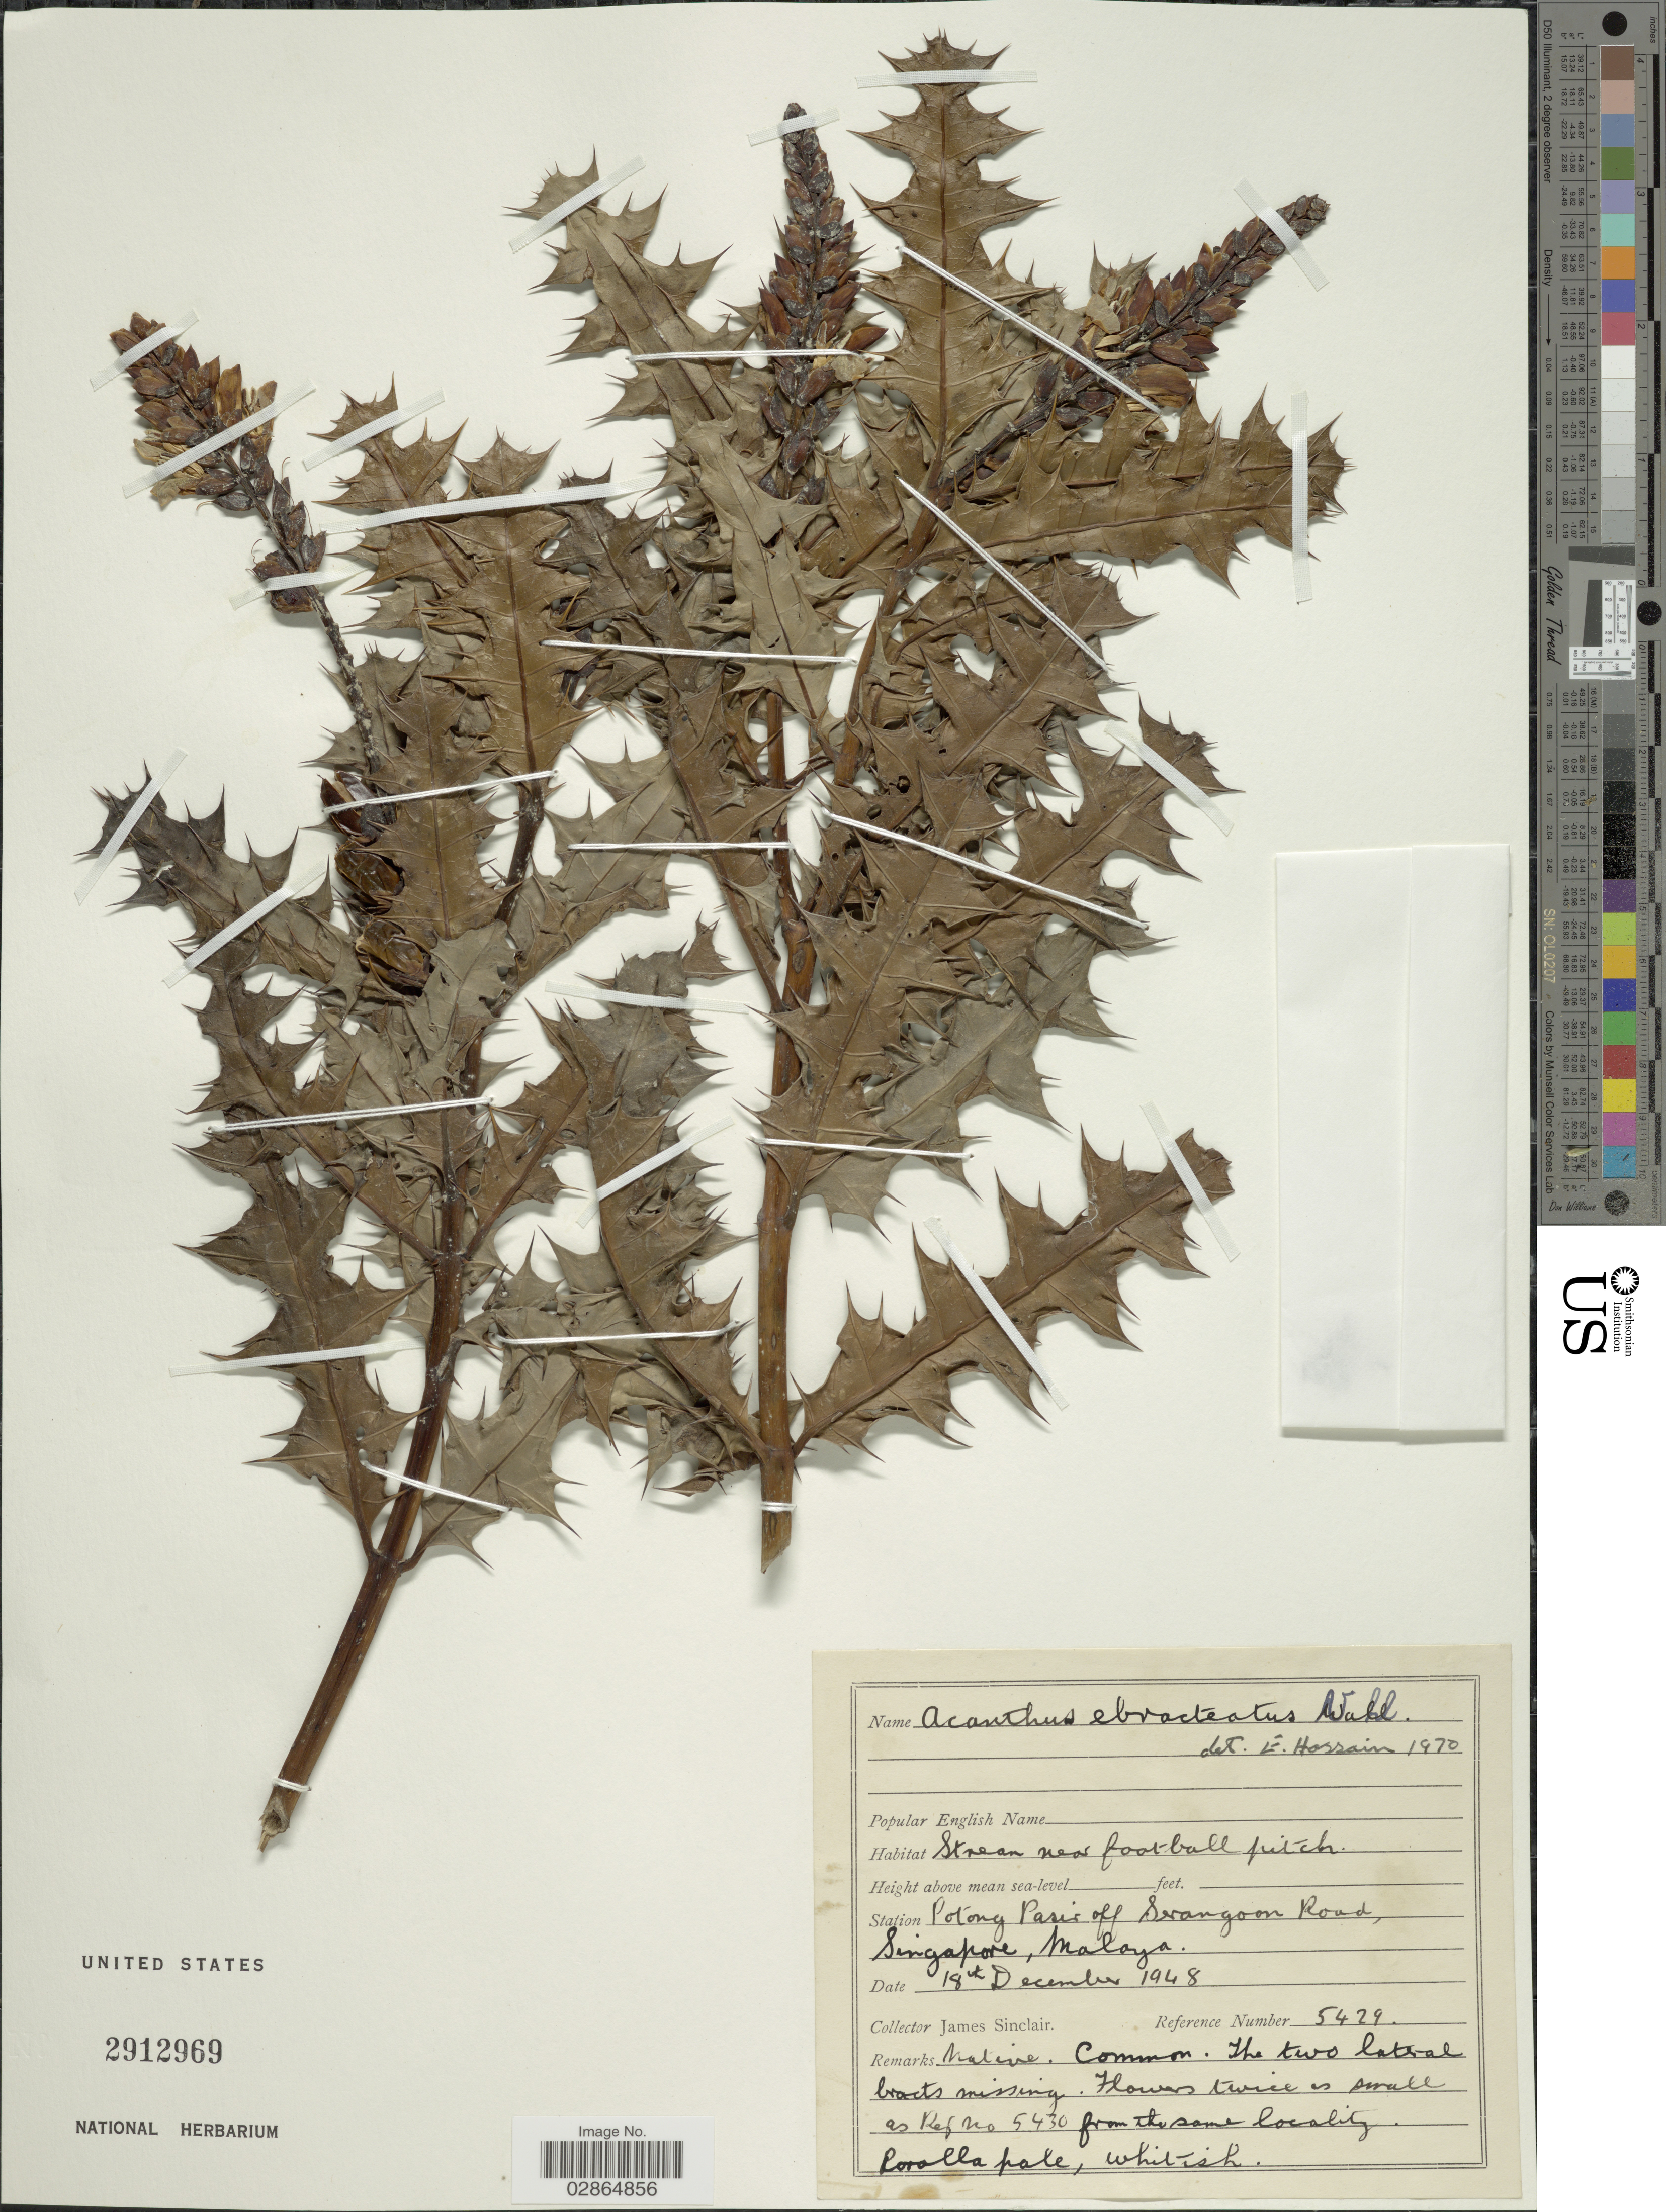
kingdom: Plantae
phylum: Tracheophyta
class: Magnoliopsida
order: Lamiales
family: Acanthaceae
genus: Acanthus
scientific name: Acanthus ebracteatus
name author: Vahl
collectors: J. Sinclair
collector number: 5429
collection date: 1948-12-18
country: Singapore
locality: Station Potong Pasir off Irangoon Road, Singapore, Malaya.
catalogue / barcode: US 2912969